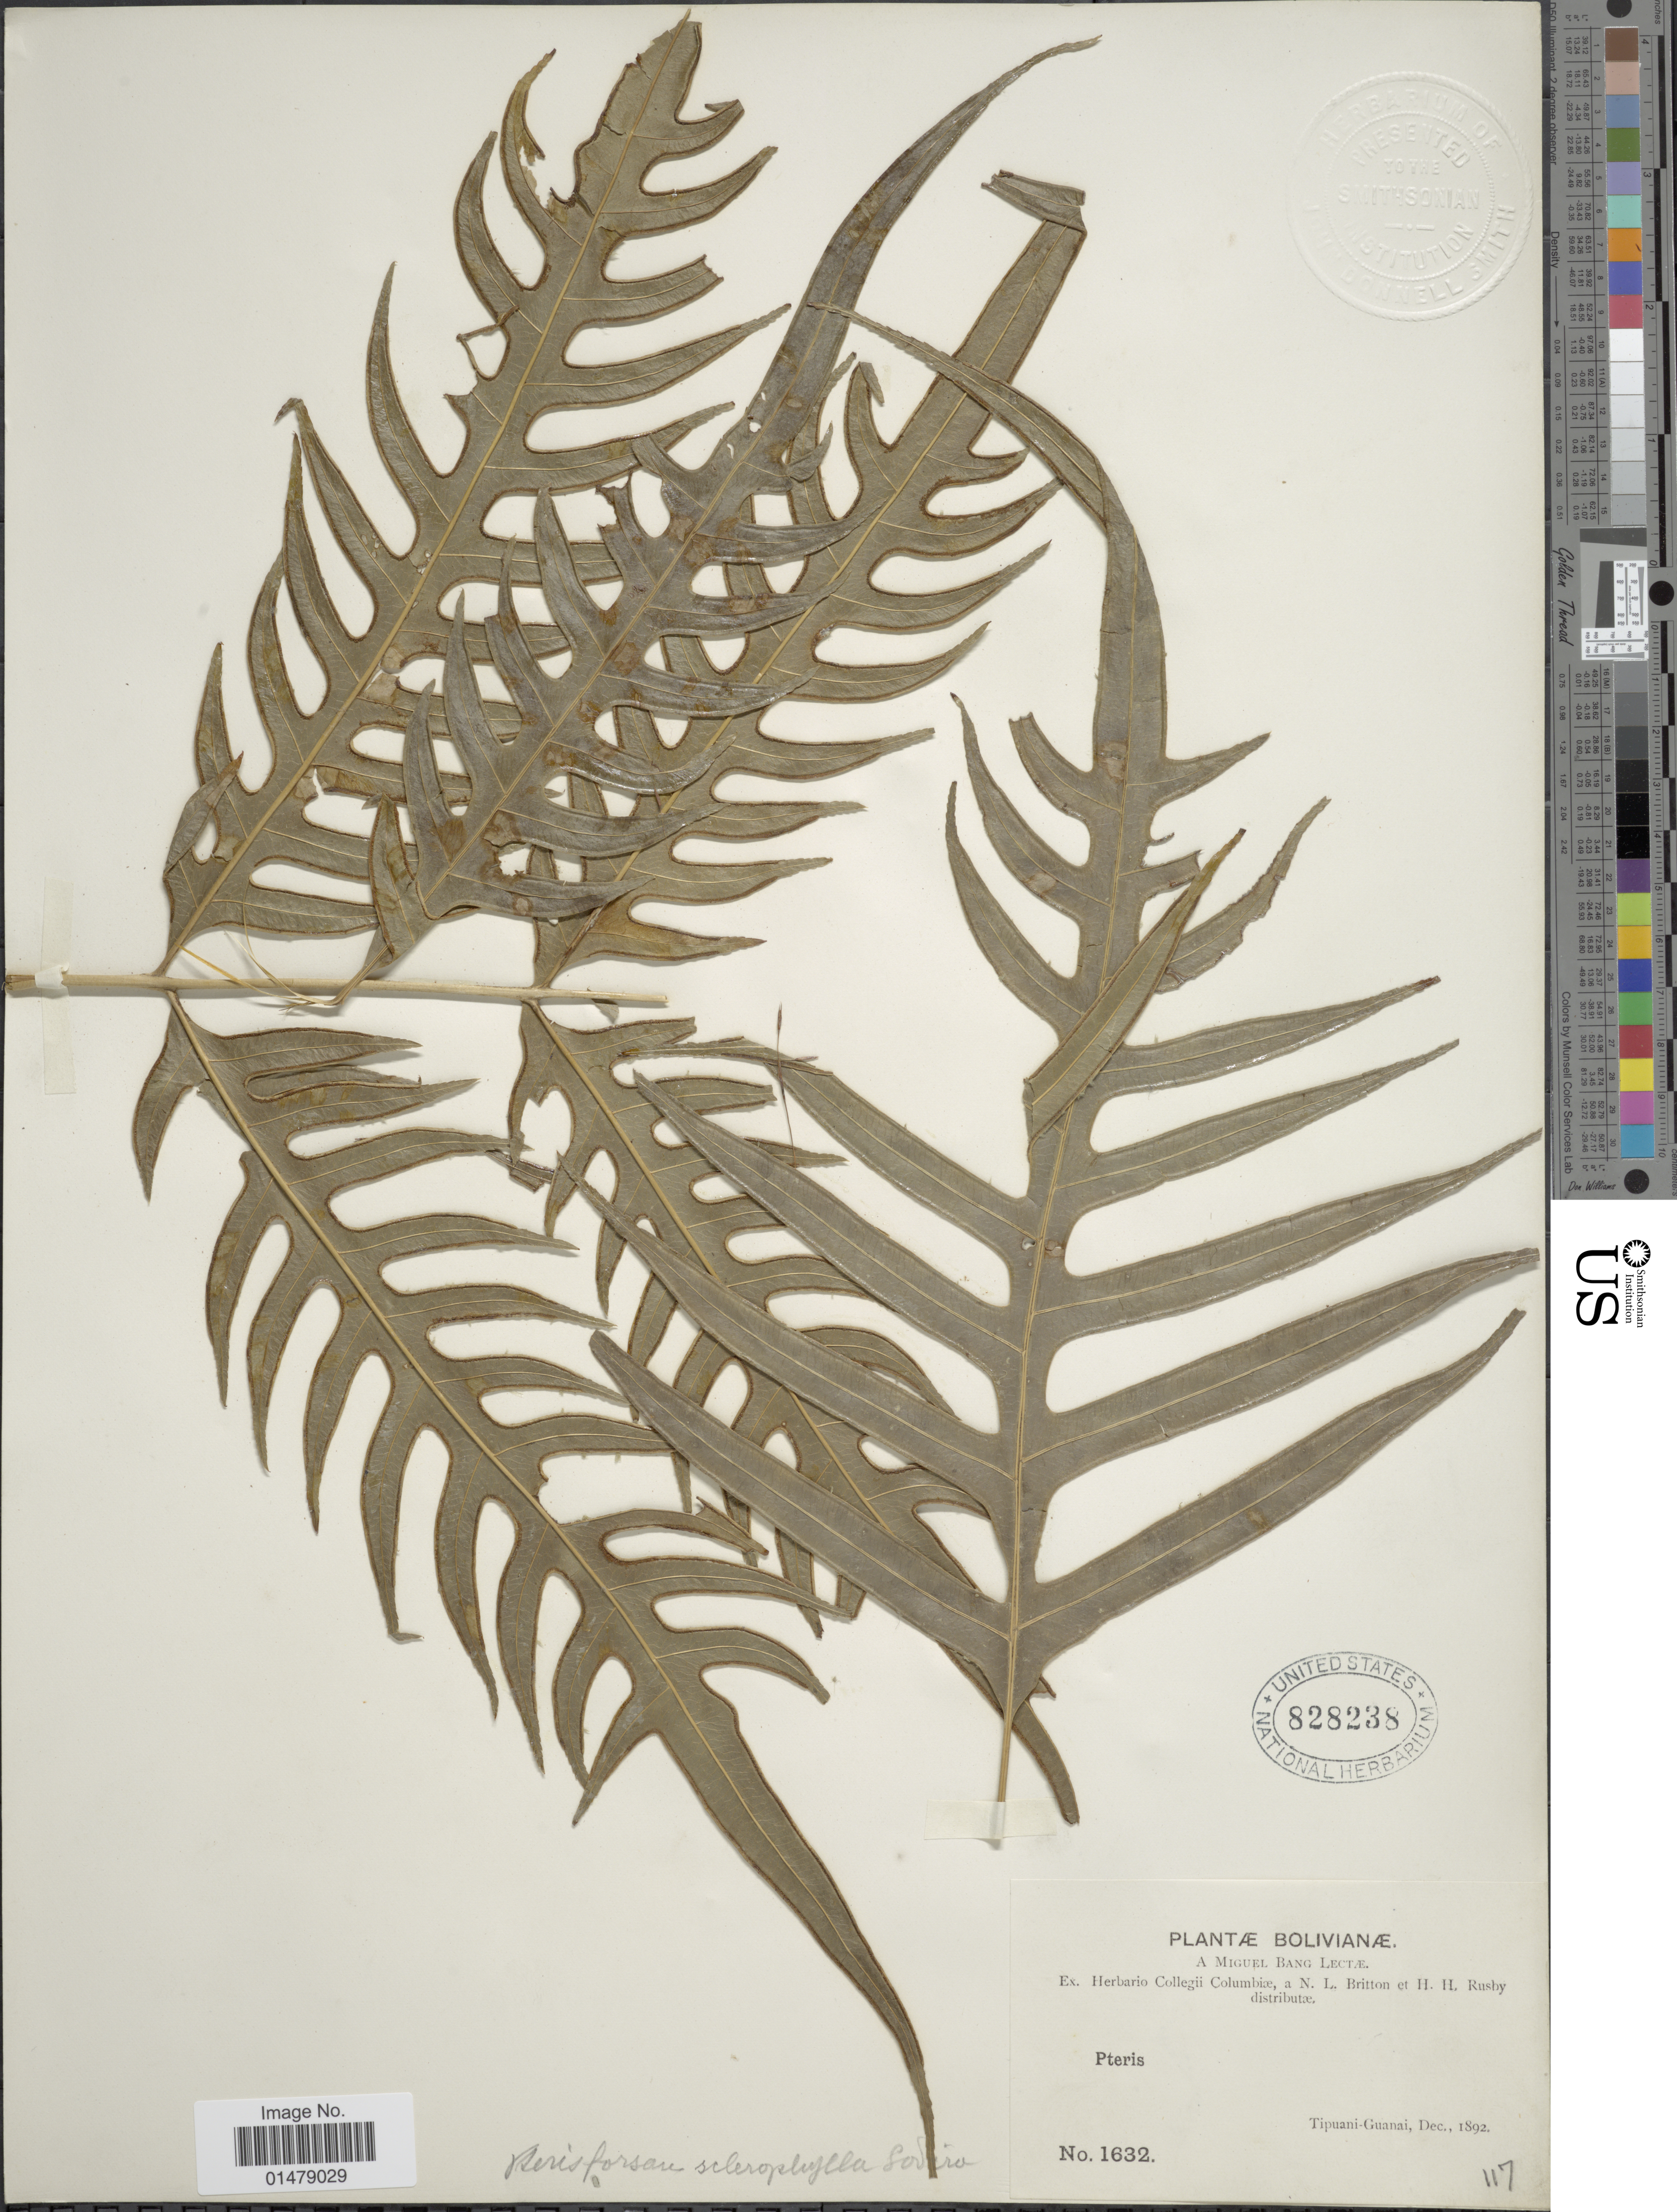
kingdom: Plantae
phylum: Tracheophyta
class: Polypodiopsida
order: Polypodiales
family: Pteridaceae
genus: Pteris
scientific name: Pteris altissima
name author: Poir.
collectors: M. Bang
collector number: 1632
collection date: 1892-12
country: Bolivia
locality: Tipuani-Guanai.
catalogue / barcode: US 828238